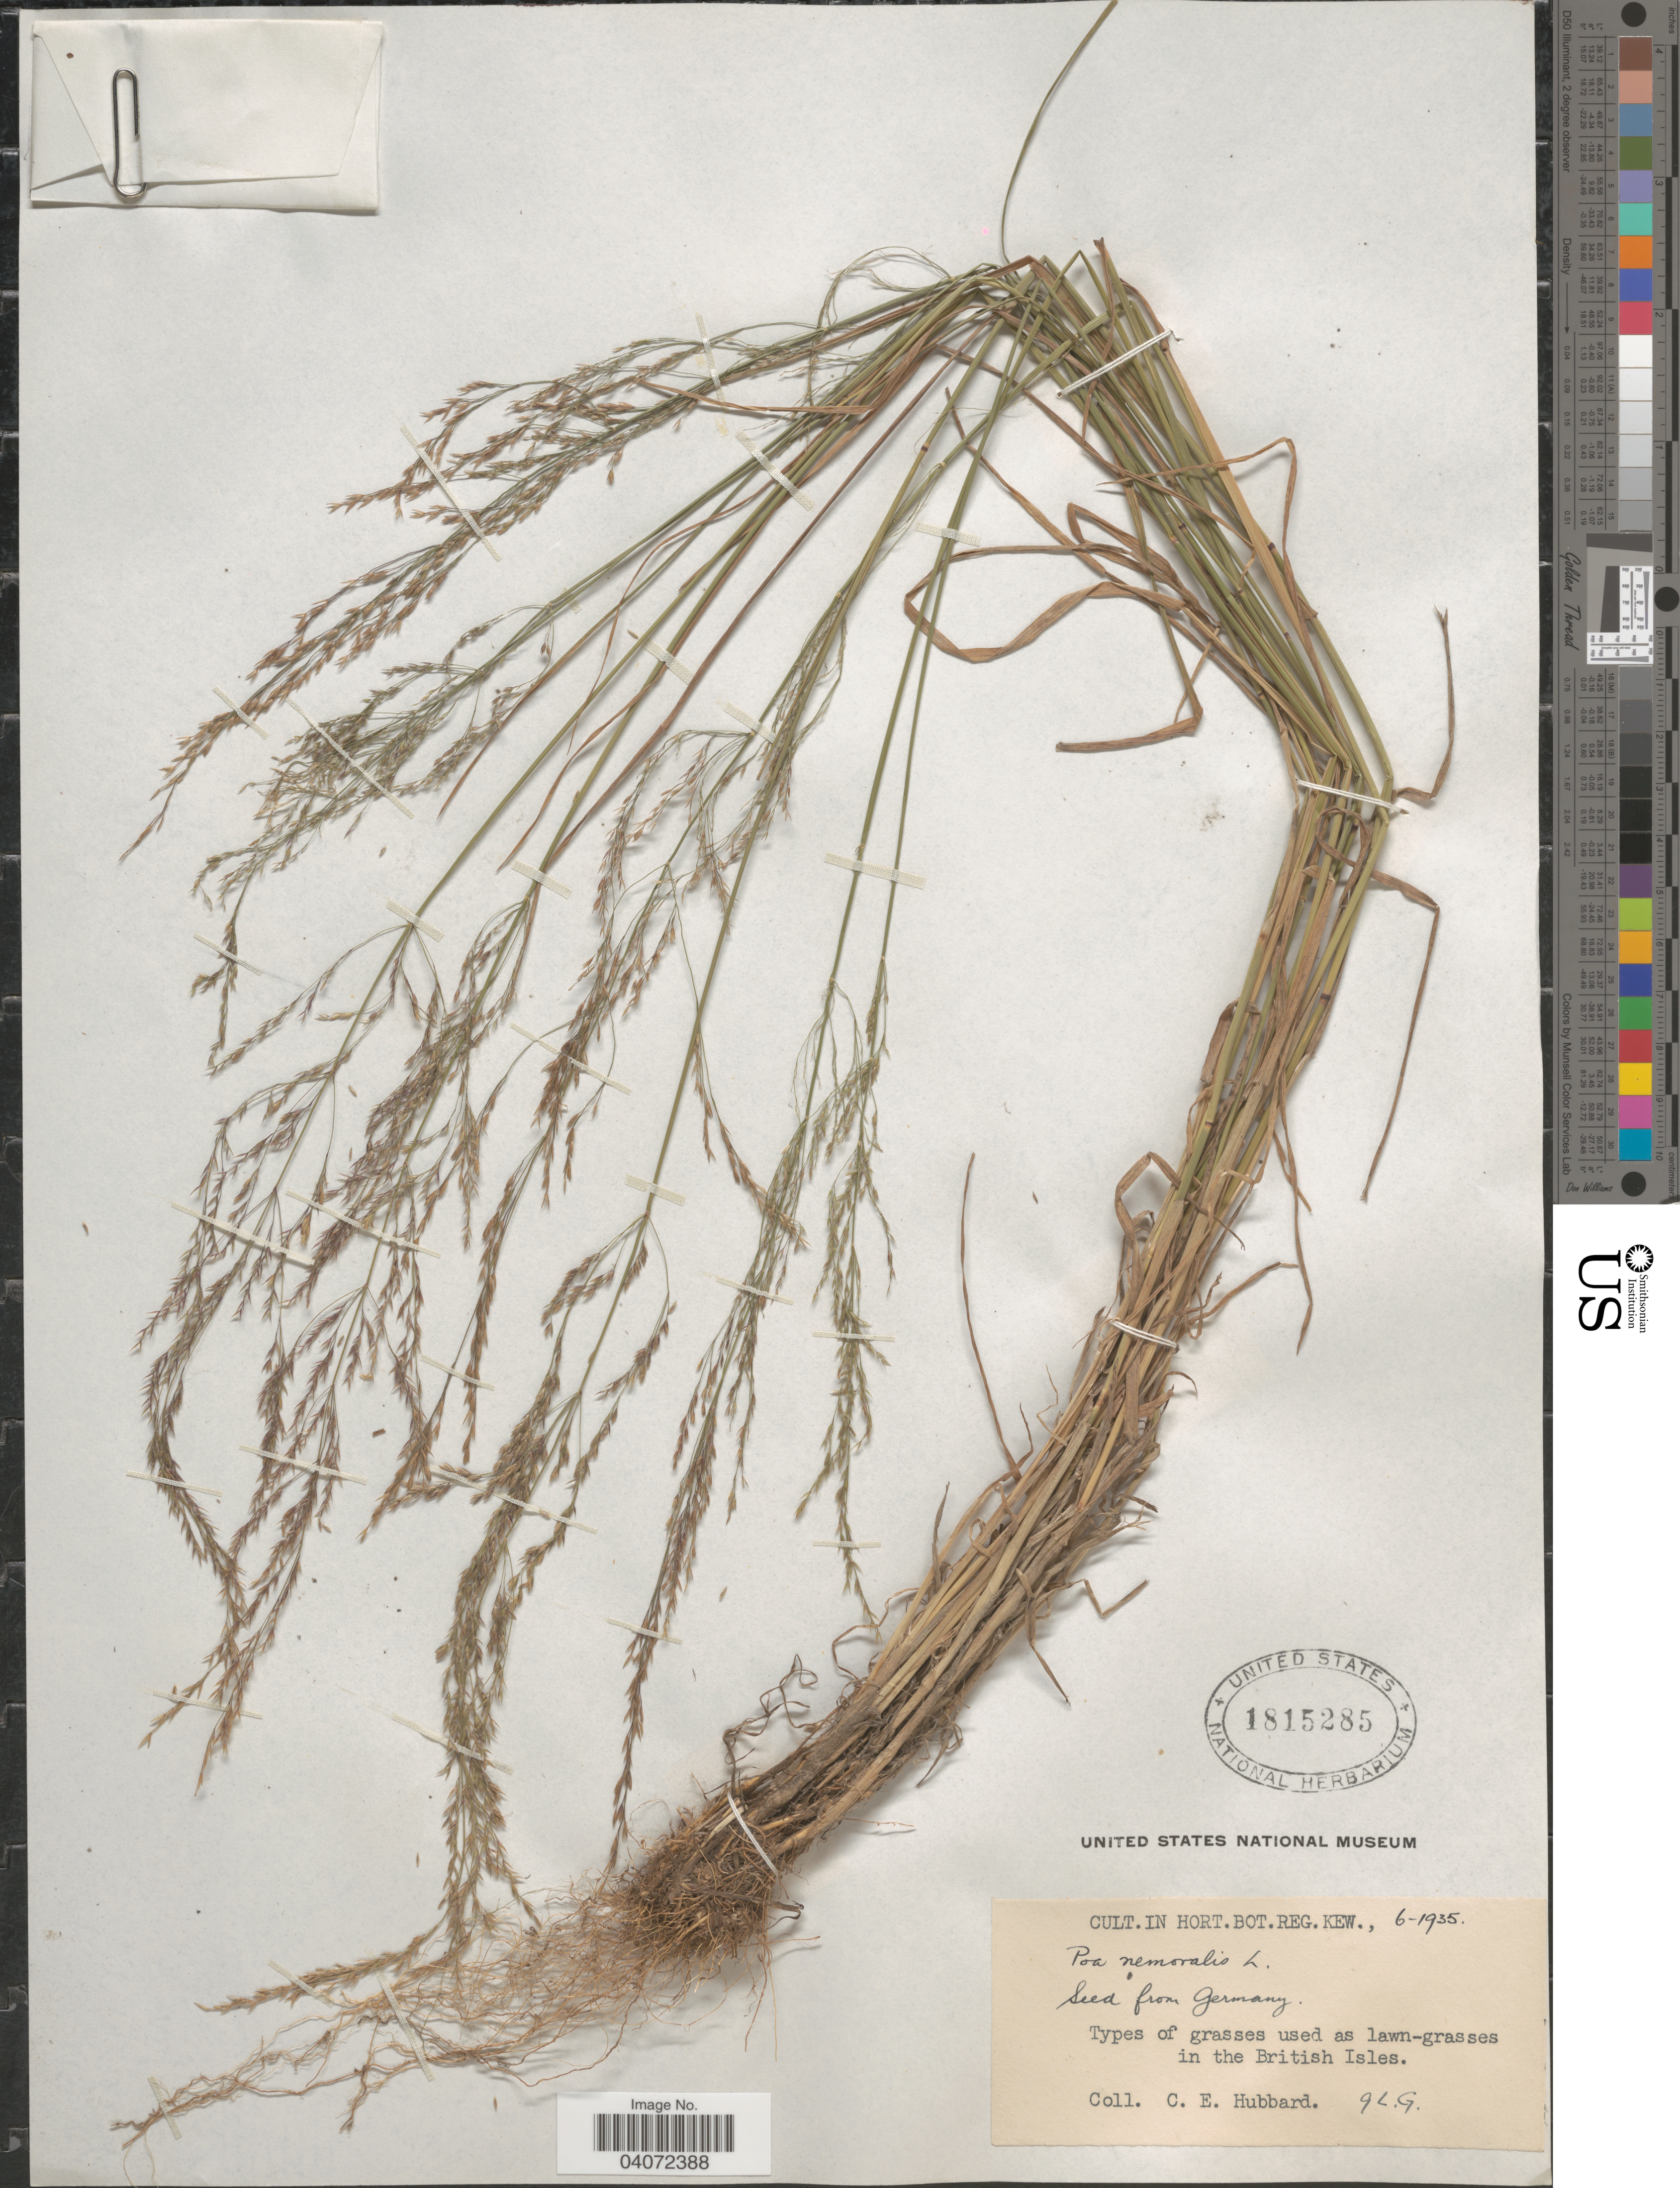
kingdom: Plantae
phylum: Tracheophyta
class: Liliopsida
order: Poales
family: Poaceae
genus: Poa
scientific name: Poa nemoralis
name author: L.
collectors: C. E. Hubbard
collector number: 9L.G.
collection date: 1935-06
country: United Kingdom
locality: Cult.in Hort.Bot.Reg.Kew.. In the British Isles.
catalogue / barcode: US 1815285